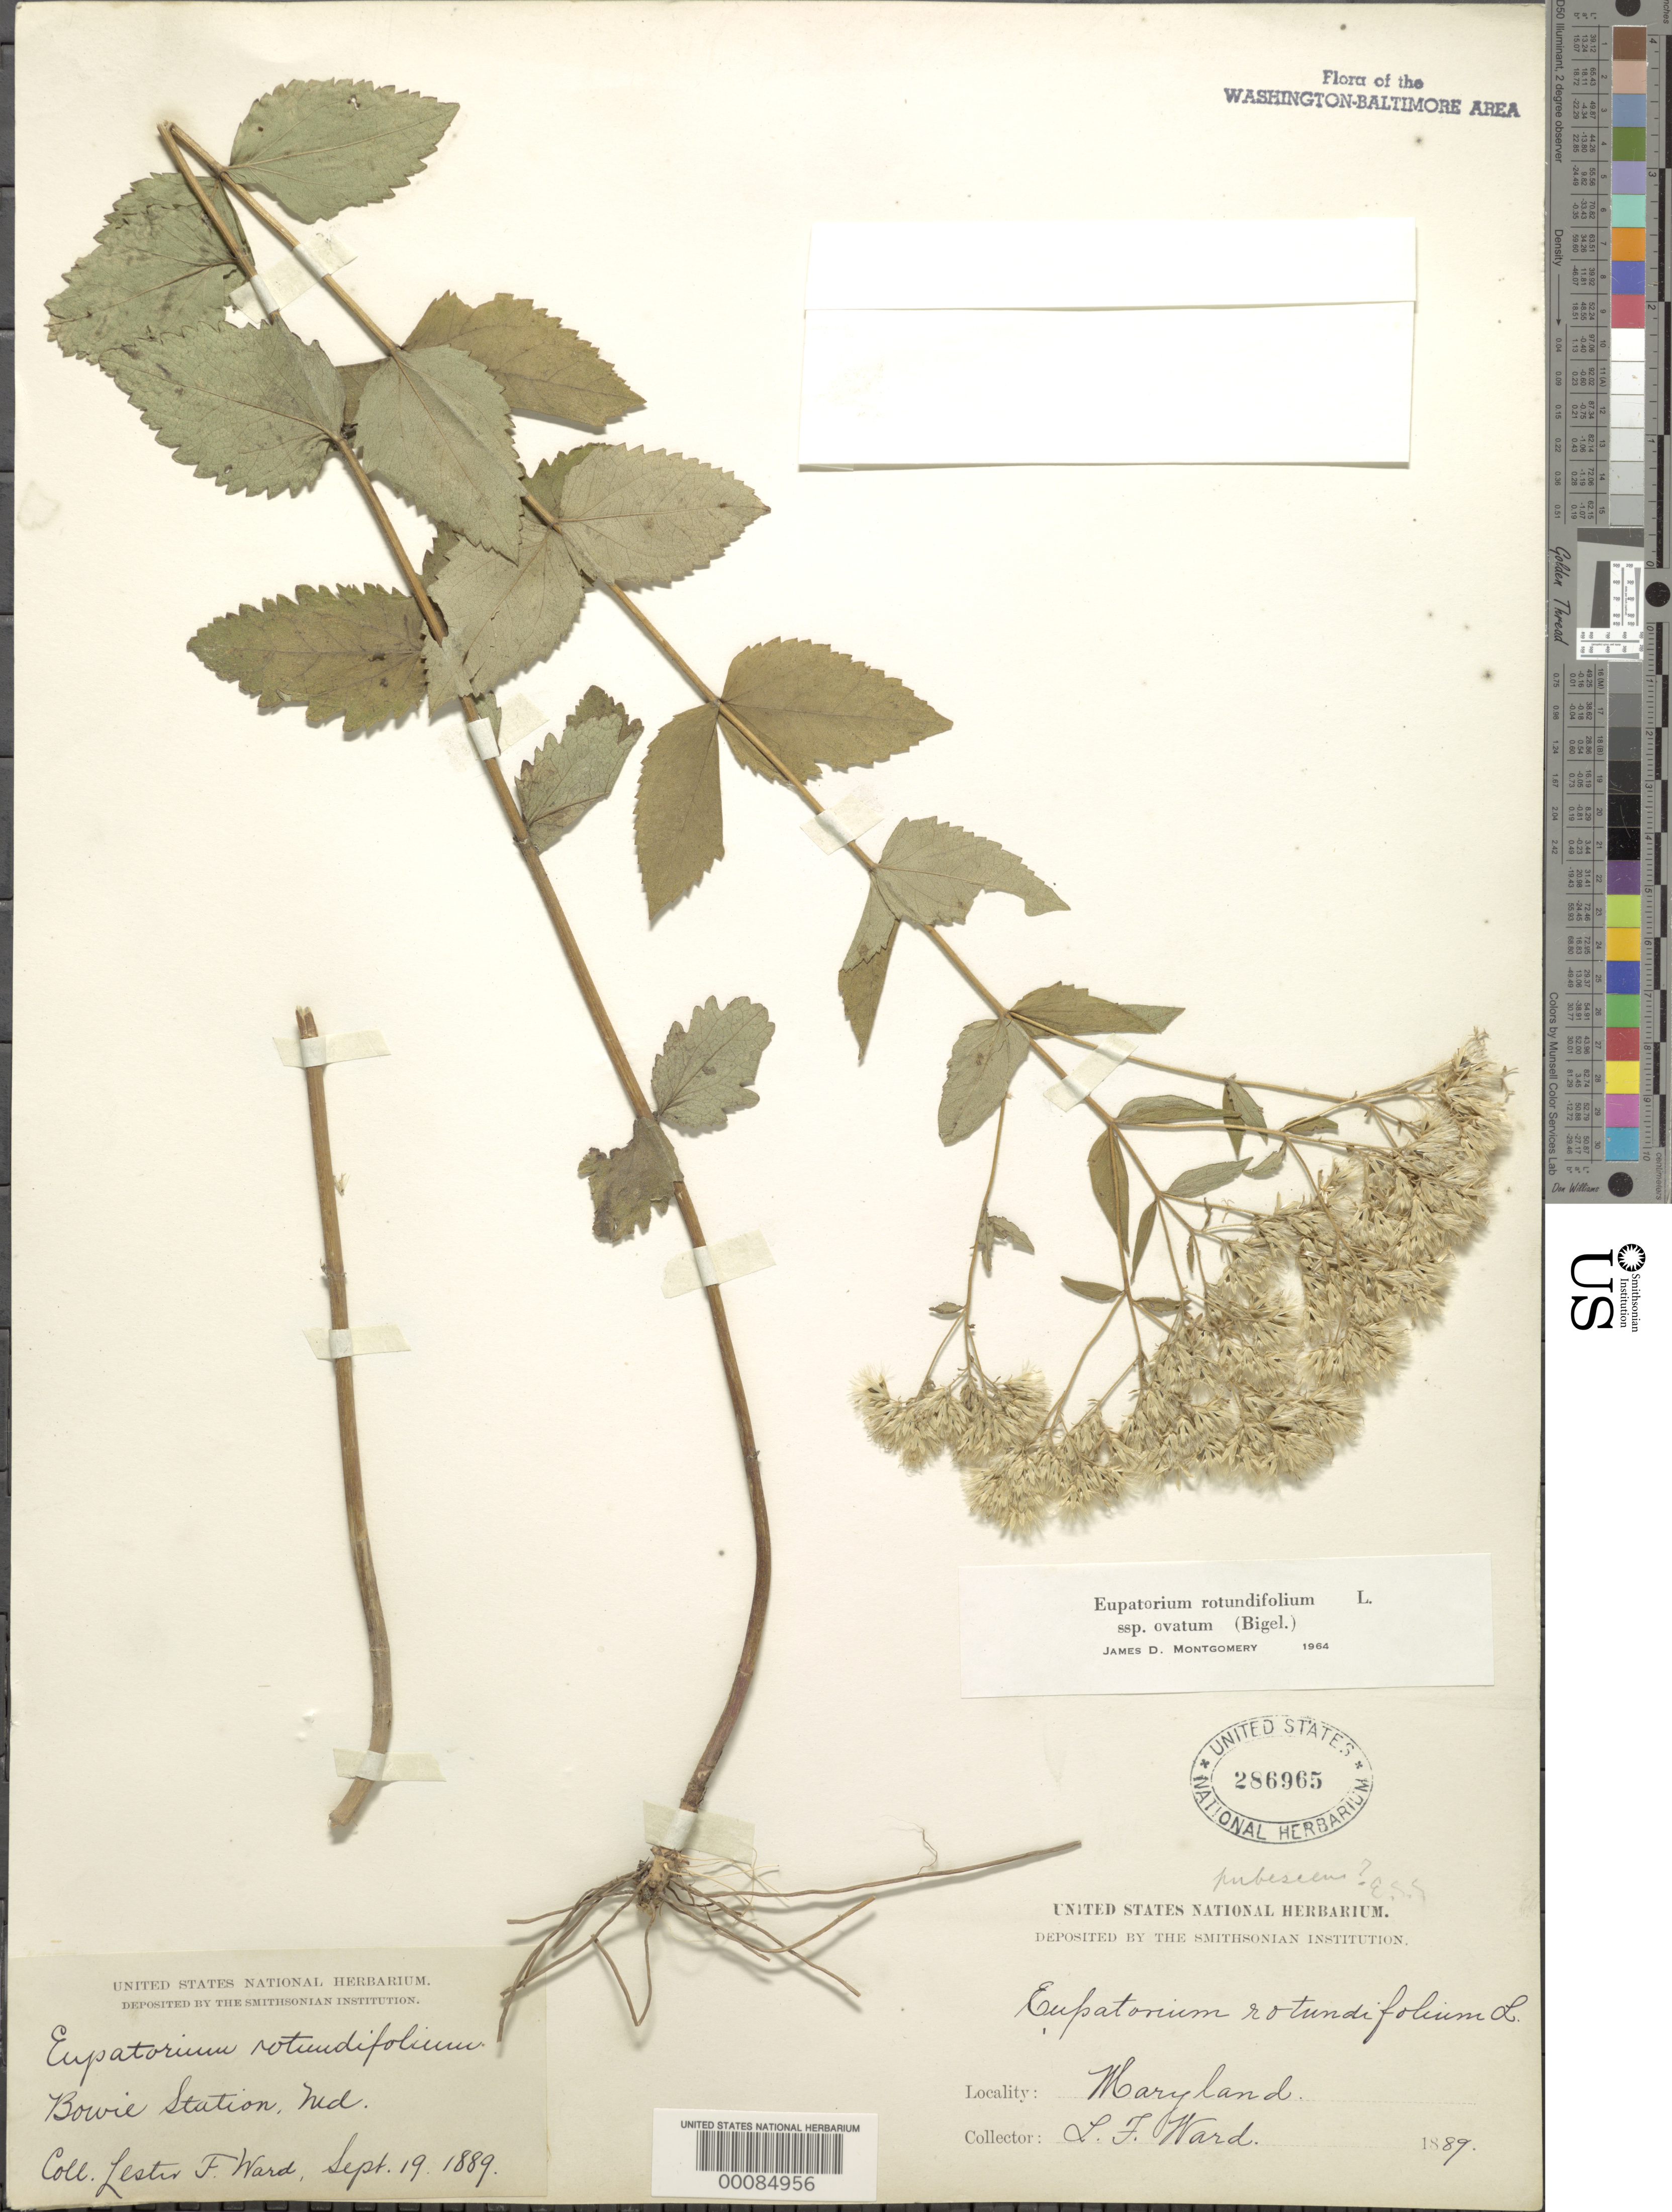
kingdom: Plantae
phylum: Tracheophyta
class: Magnoliopsida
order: Asterales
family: Asteraceae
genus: Eupatorium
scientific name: Eupatorium rotundifolium var. ovatum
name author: (Bigelow) J.D. Montgom. & Fairbrothers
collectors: L. F. Ward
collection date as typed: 19 Sep 1889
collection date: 1889-09-19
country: United States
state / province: Maryland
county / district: Prince George's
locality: Bowie Station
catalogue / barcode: US 286965